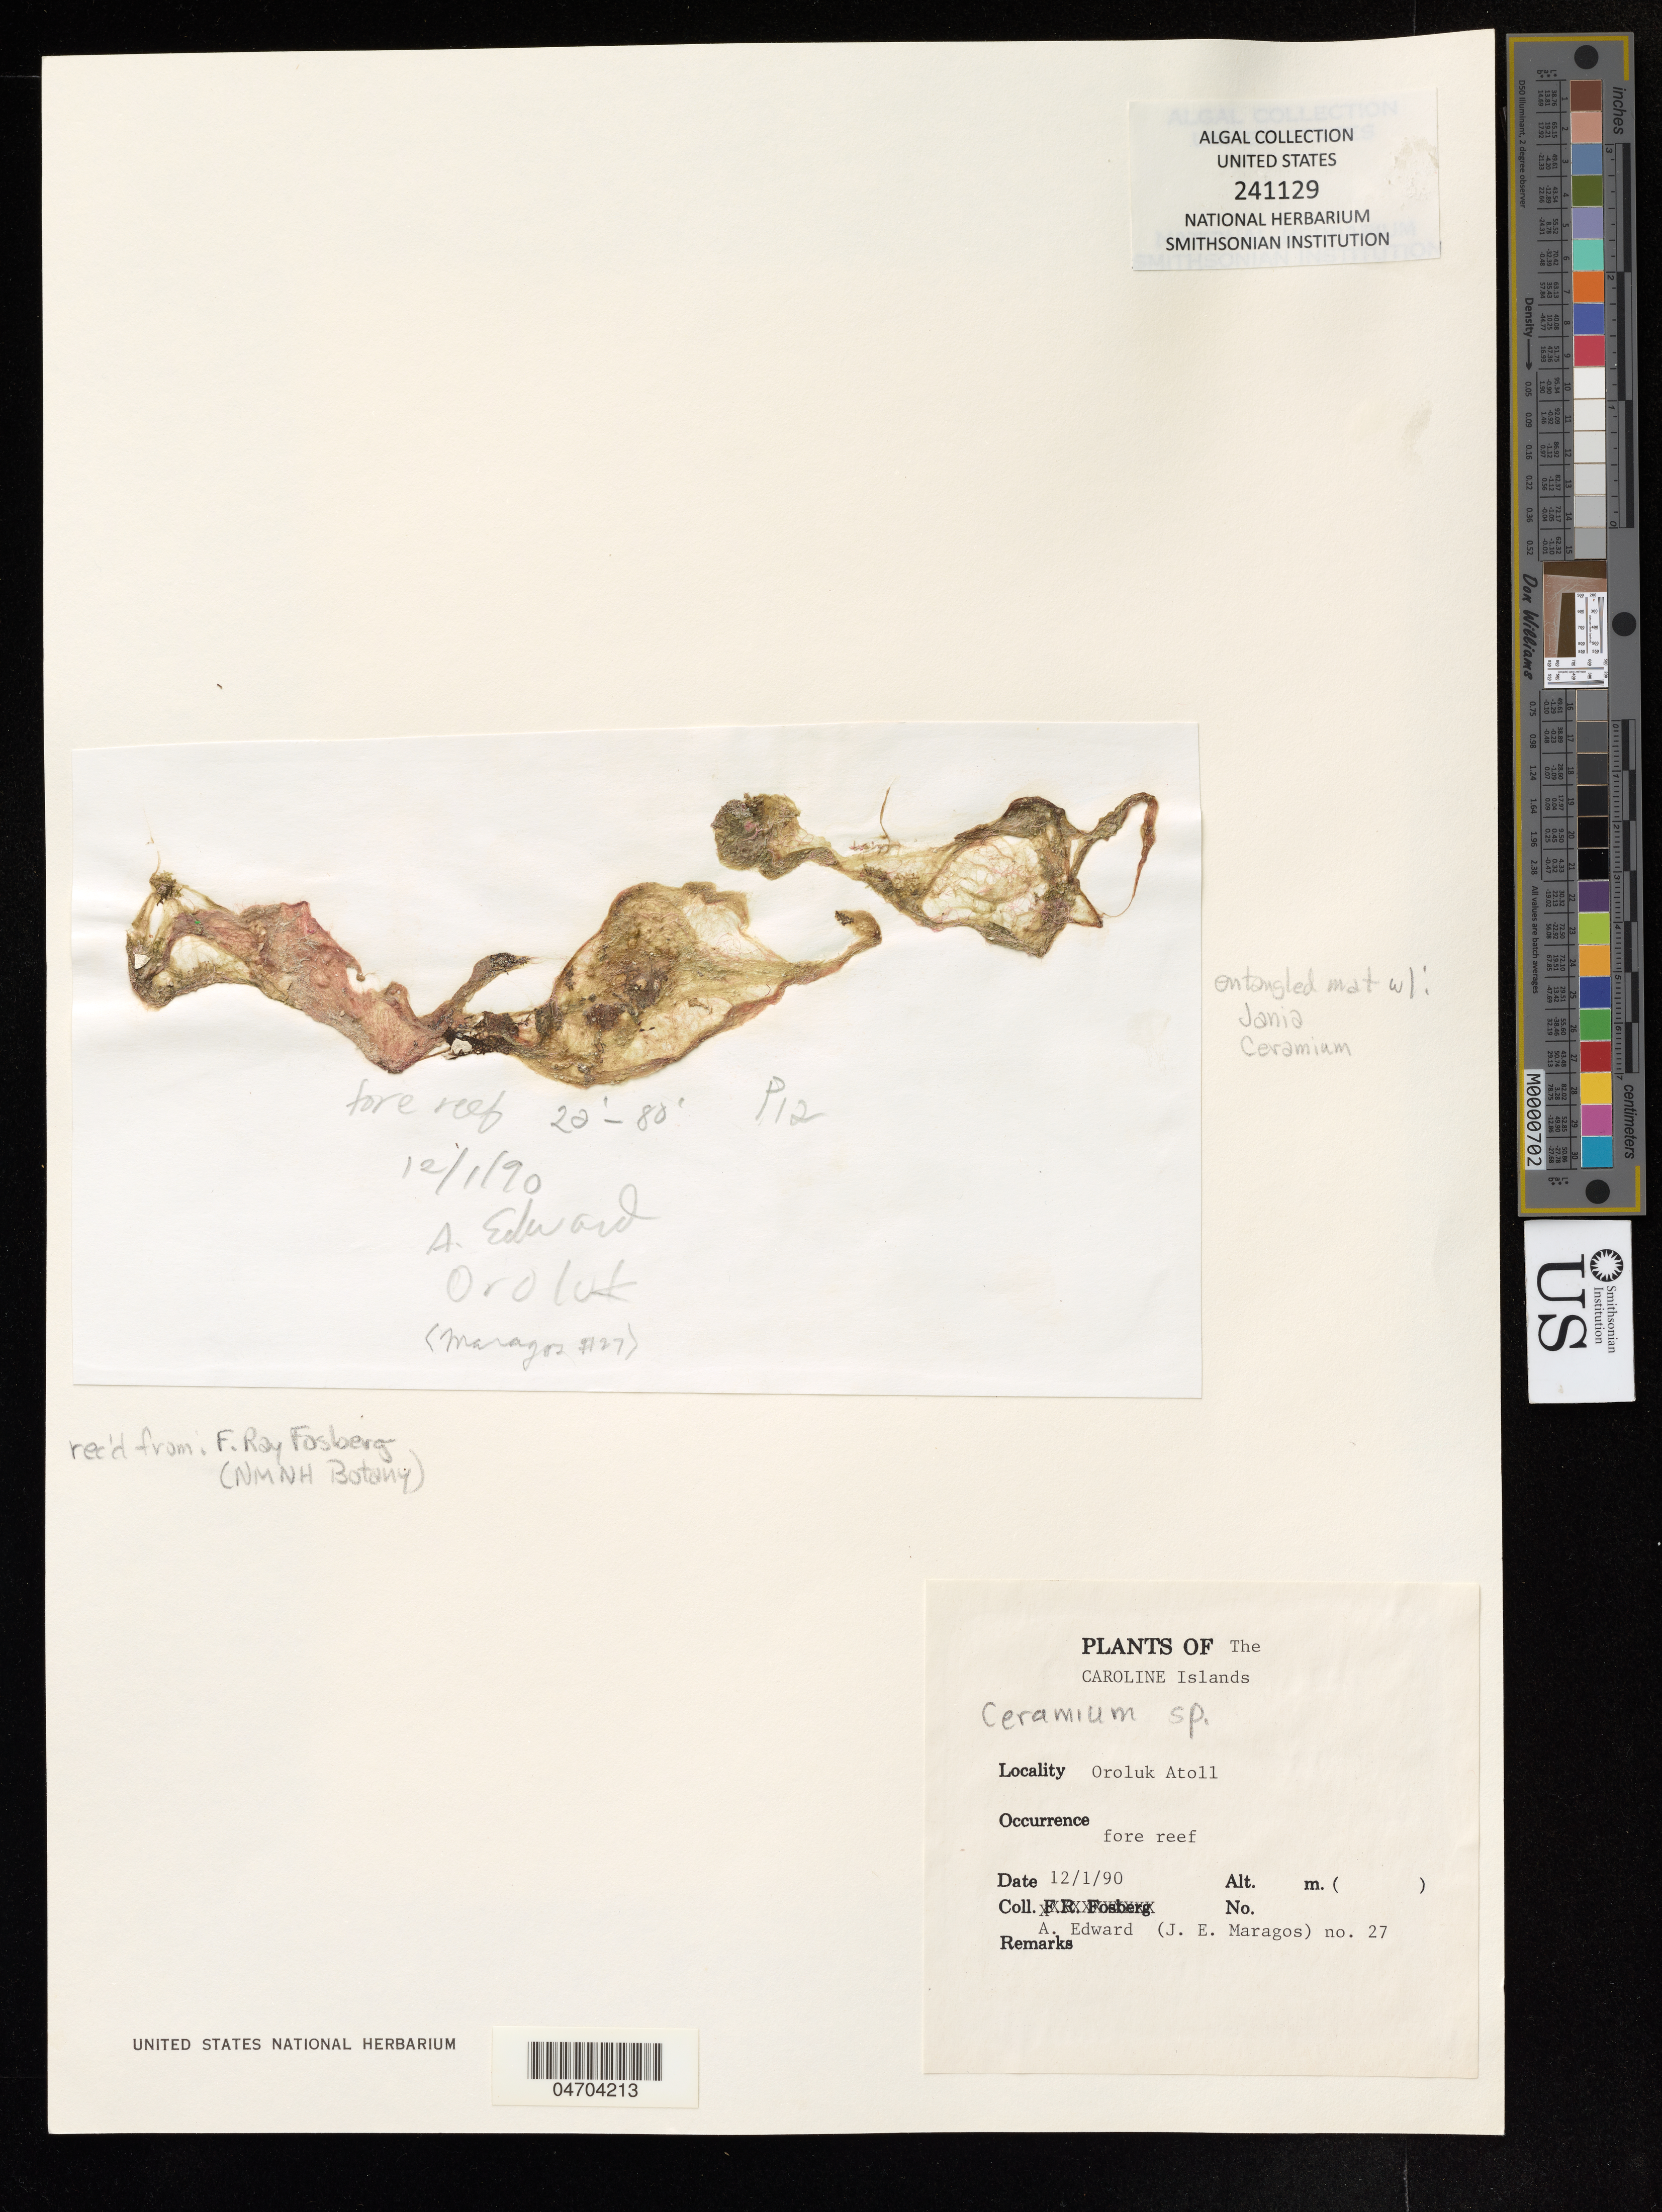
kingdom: Plantae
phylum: Rhodophyta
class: Florideophyceae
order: Ceramiales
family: Ceramiaceae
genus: Ceramium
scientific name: Ceramium sp.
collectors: A. Edward & J. Maragos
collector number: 27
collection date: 1990-01-12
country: Micronesia, Federated States of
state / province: Kosrae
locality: Caroline Islands, Oroluk Atoll.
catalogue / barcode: US 241129